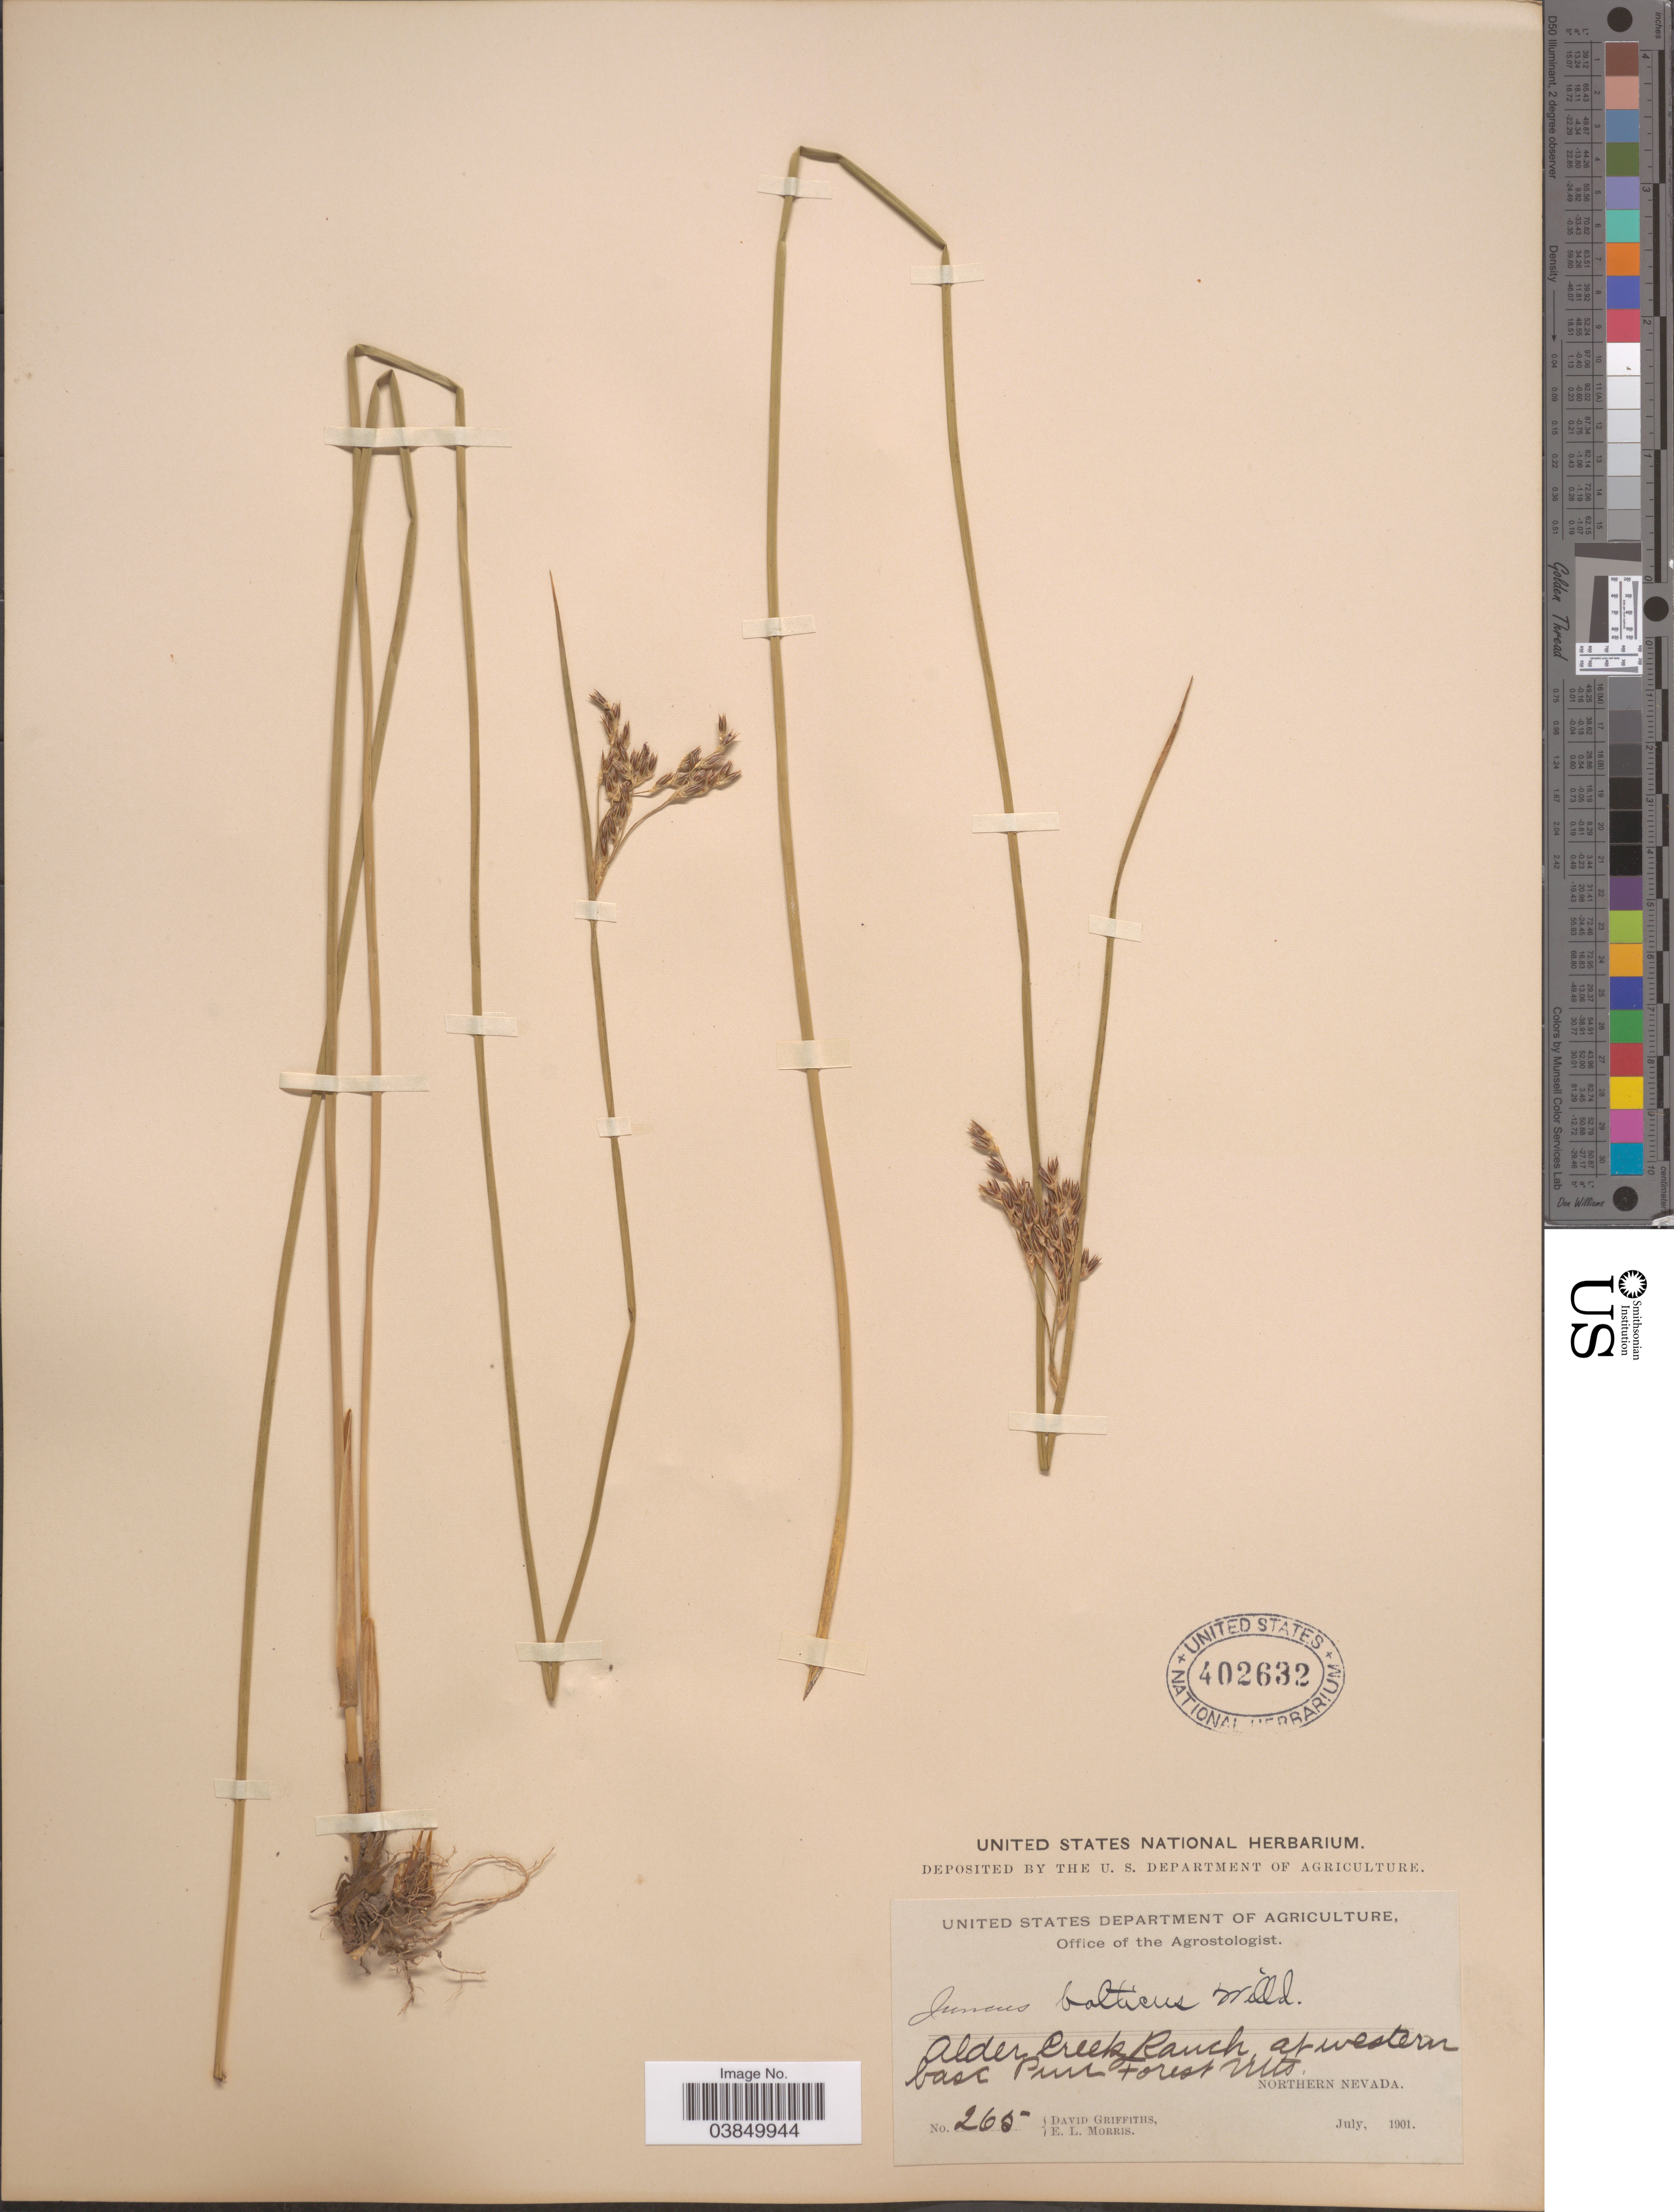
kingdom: Plantae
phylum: Tracheophyta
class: Liliopsida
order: Poales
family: Juncaceae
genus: Juncus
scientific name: Juncus balticus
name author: Willd.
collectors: D. Griffiths & E. Morris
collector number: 265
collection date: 1901-07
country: United States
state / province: Nevada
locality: Alder Creek Ranch, at western base Pine Forest Mts. Northern Nevada.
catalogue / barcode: US 402632